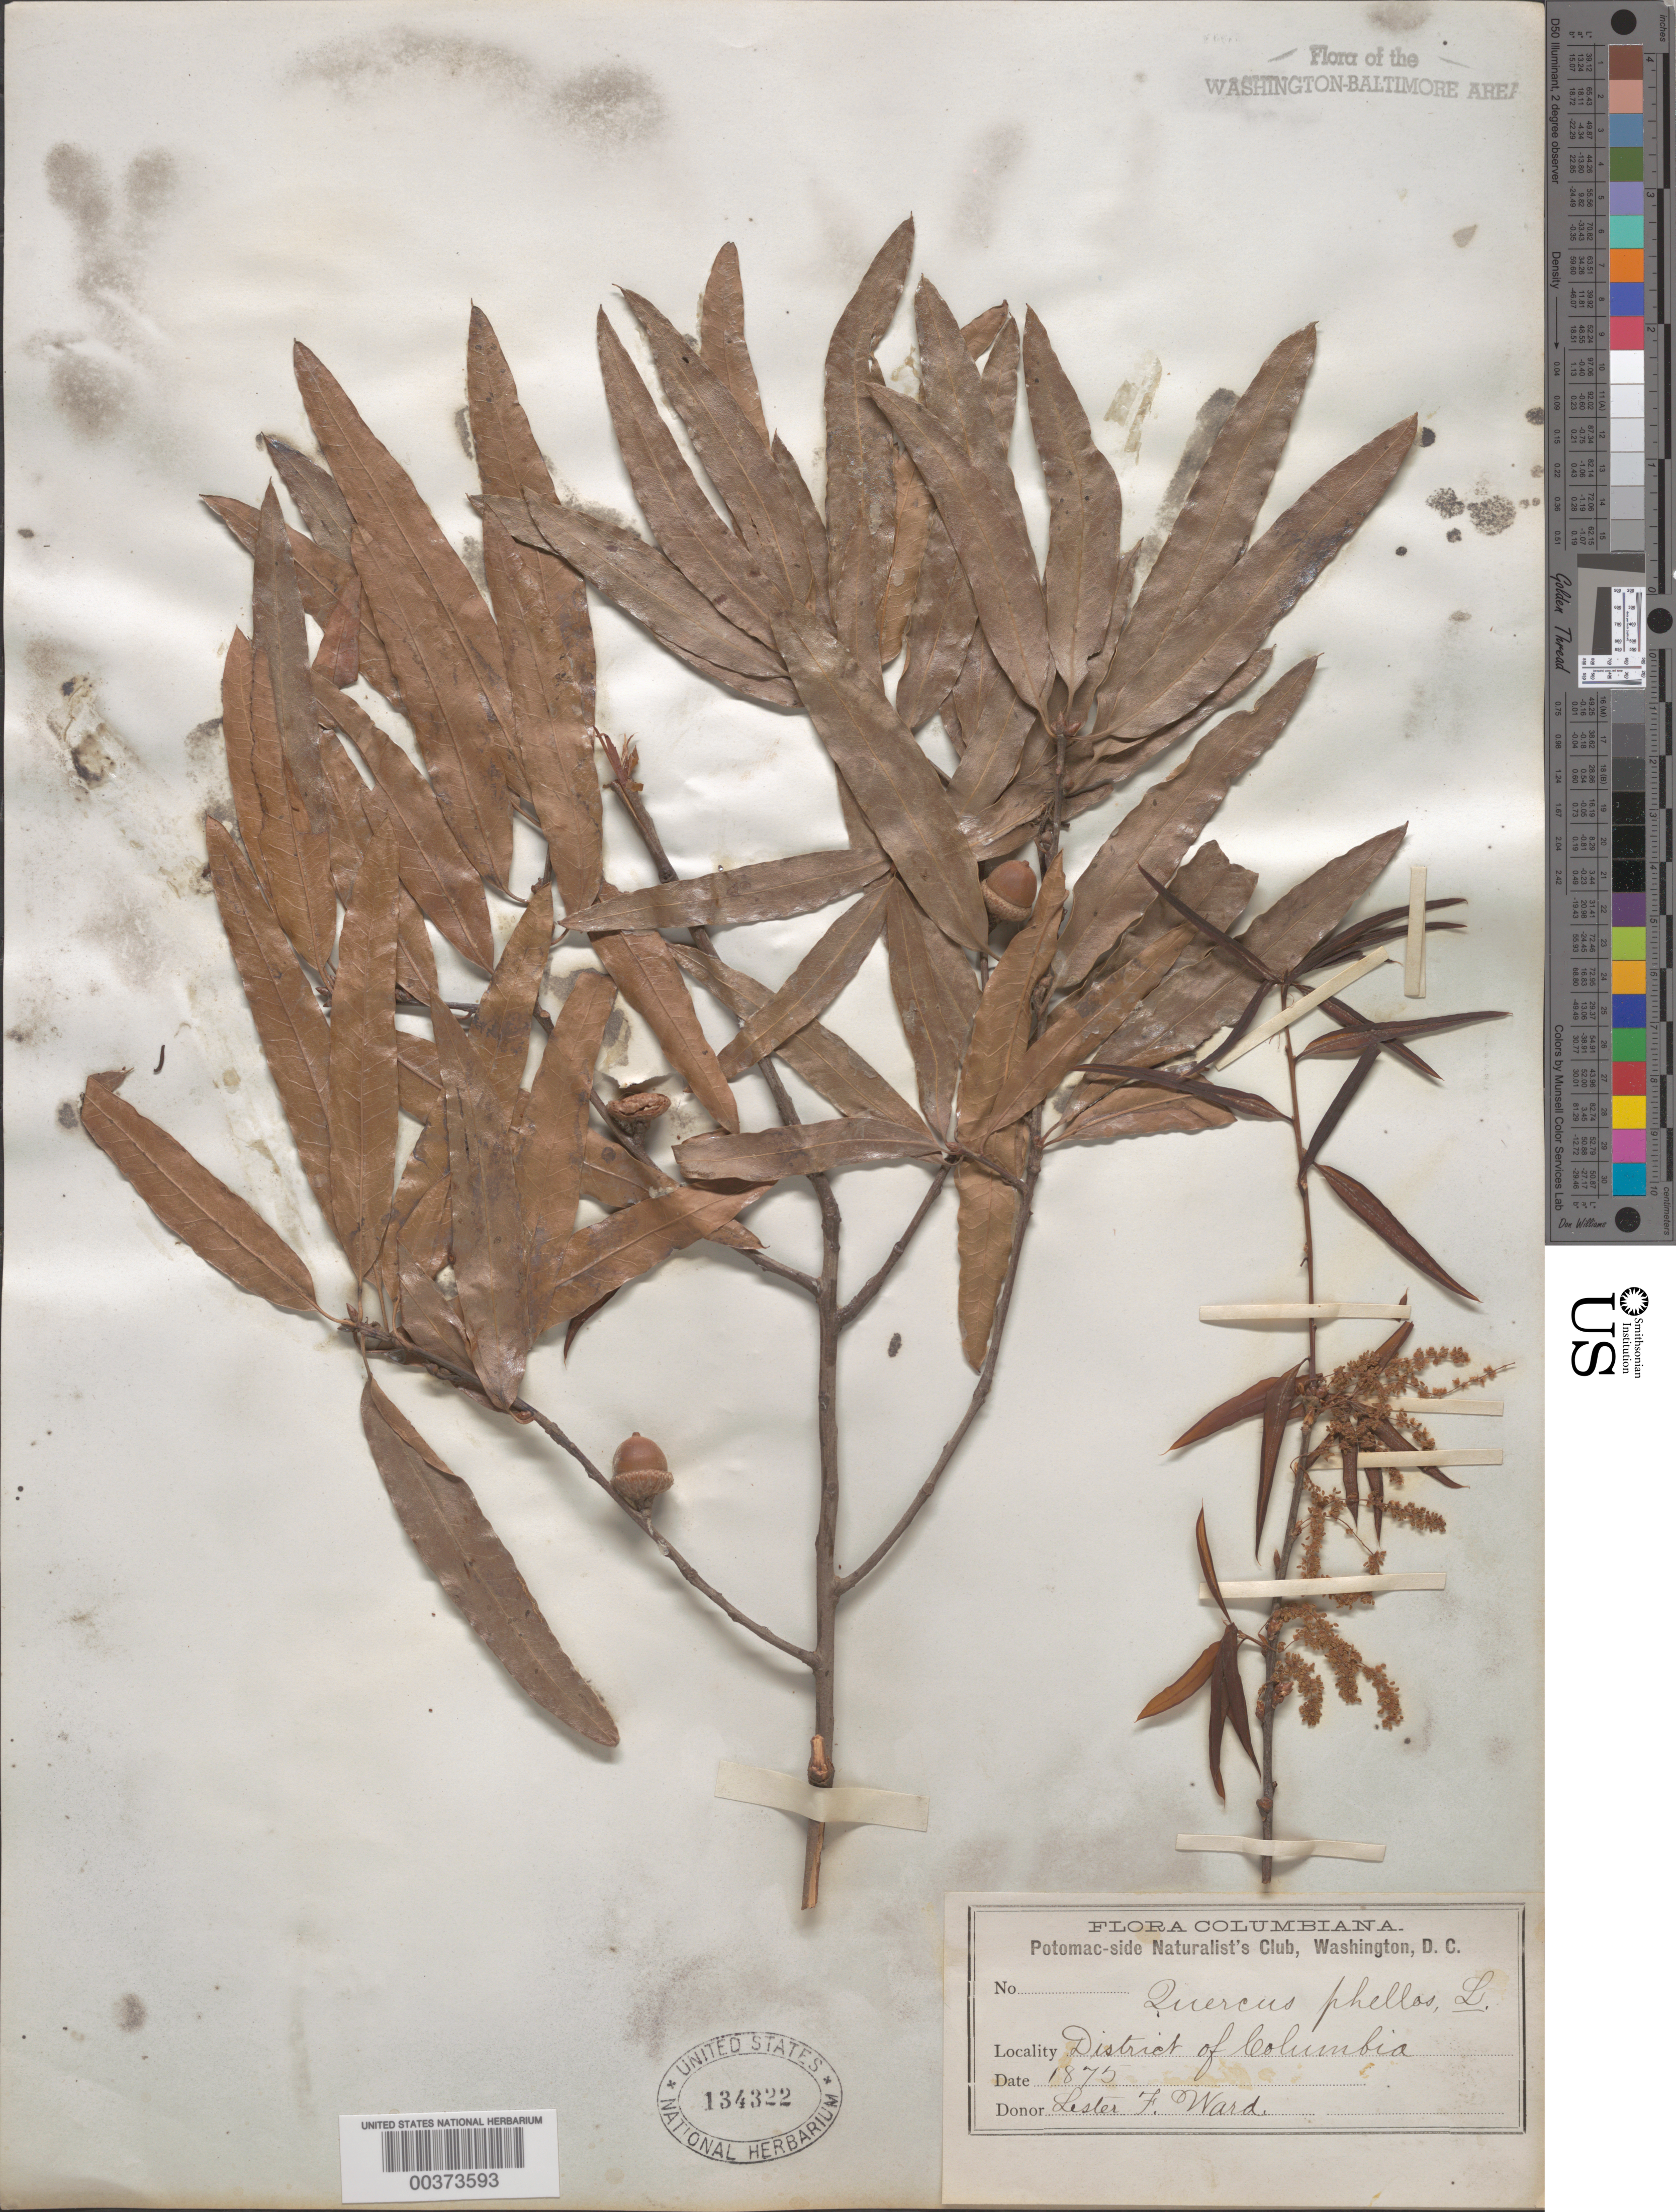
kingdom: Plantae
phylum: Tracheophyta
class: Magnoliopsida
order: Fagales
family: Fagaceae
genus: Quercus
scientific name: Quercus phellos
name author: L.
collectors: L. F. Ward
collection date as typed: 1875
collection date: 1875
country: United States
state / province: District of Columbia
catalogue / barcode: US 134322